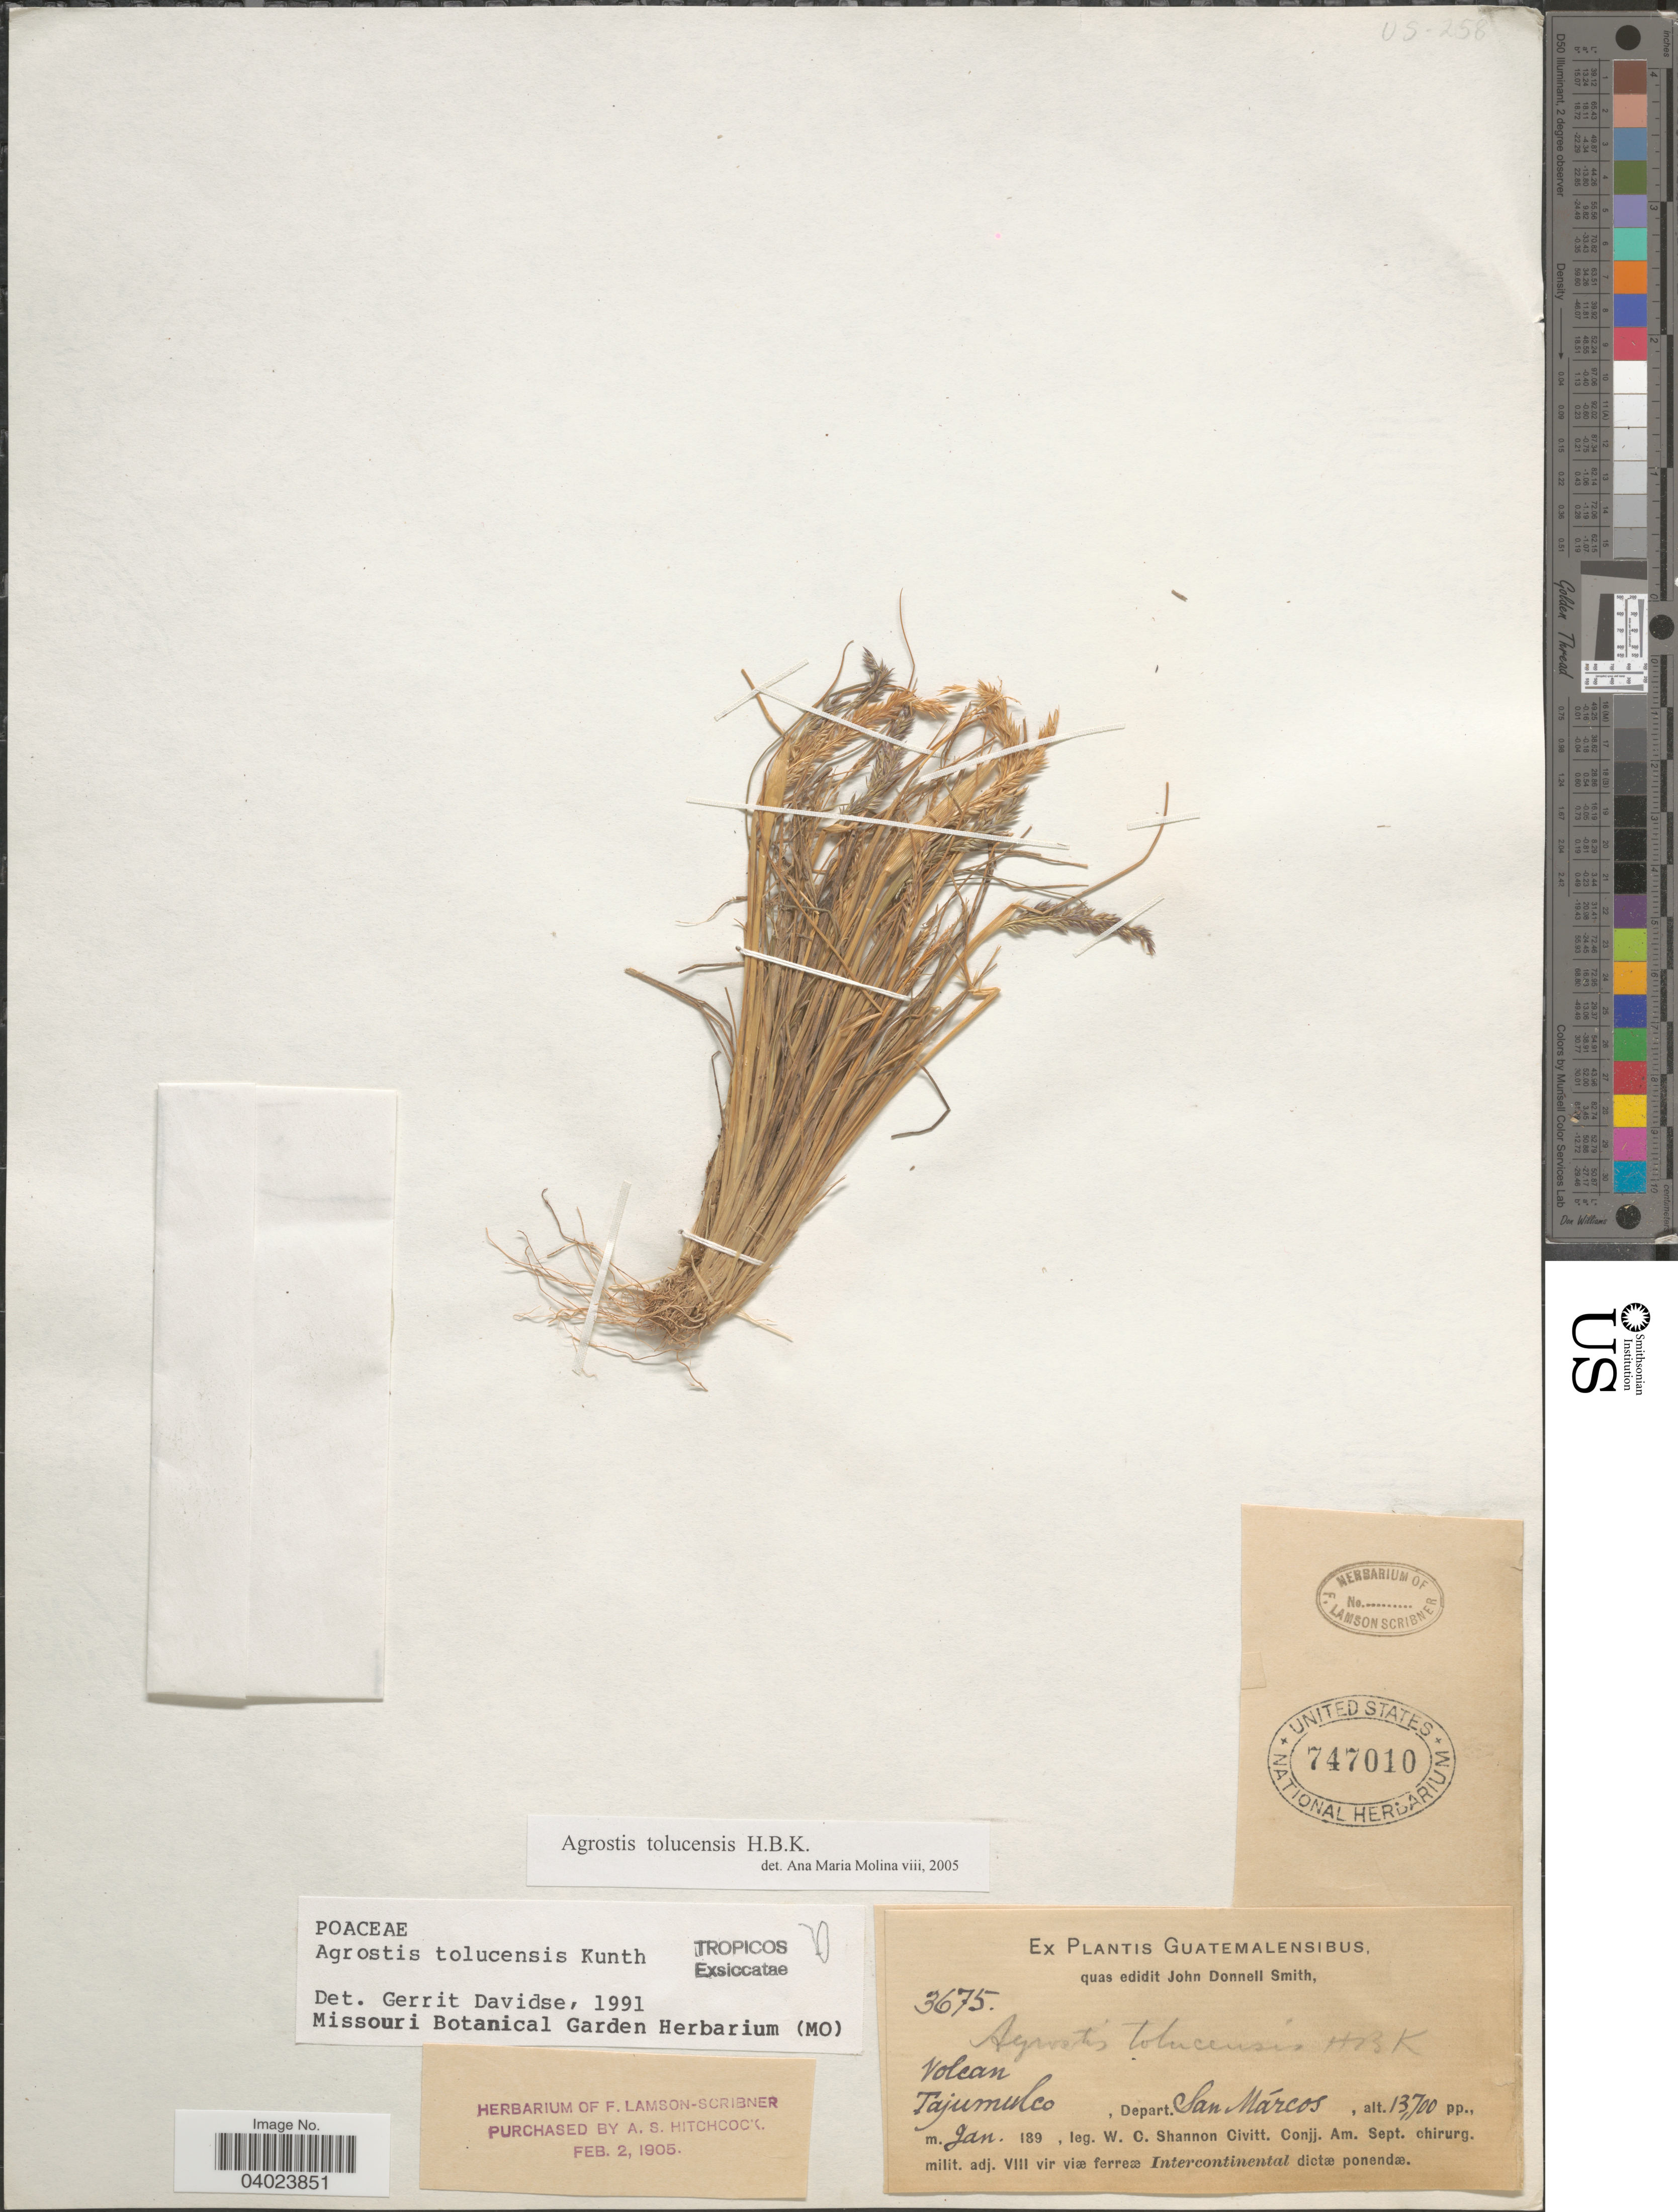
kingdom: Plantae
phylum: Tracheophyta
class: Liliopsida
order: Poales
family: Poaceae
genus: Agrostis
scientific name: Agrostis tolucensis Kunth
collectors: W. C. Shannon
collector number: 3675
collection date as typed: Jan. 189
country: Guatemala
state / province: San Marcos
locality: Volcan Tajumulco, Depart. San Márcos.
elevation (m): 4176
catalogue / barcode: US 747010